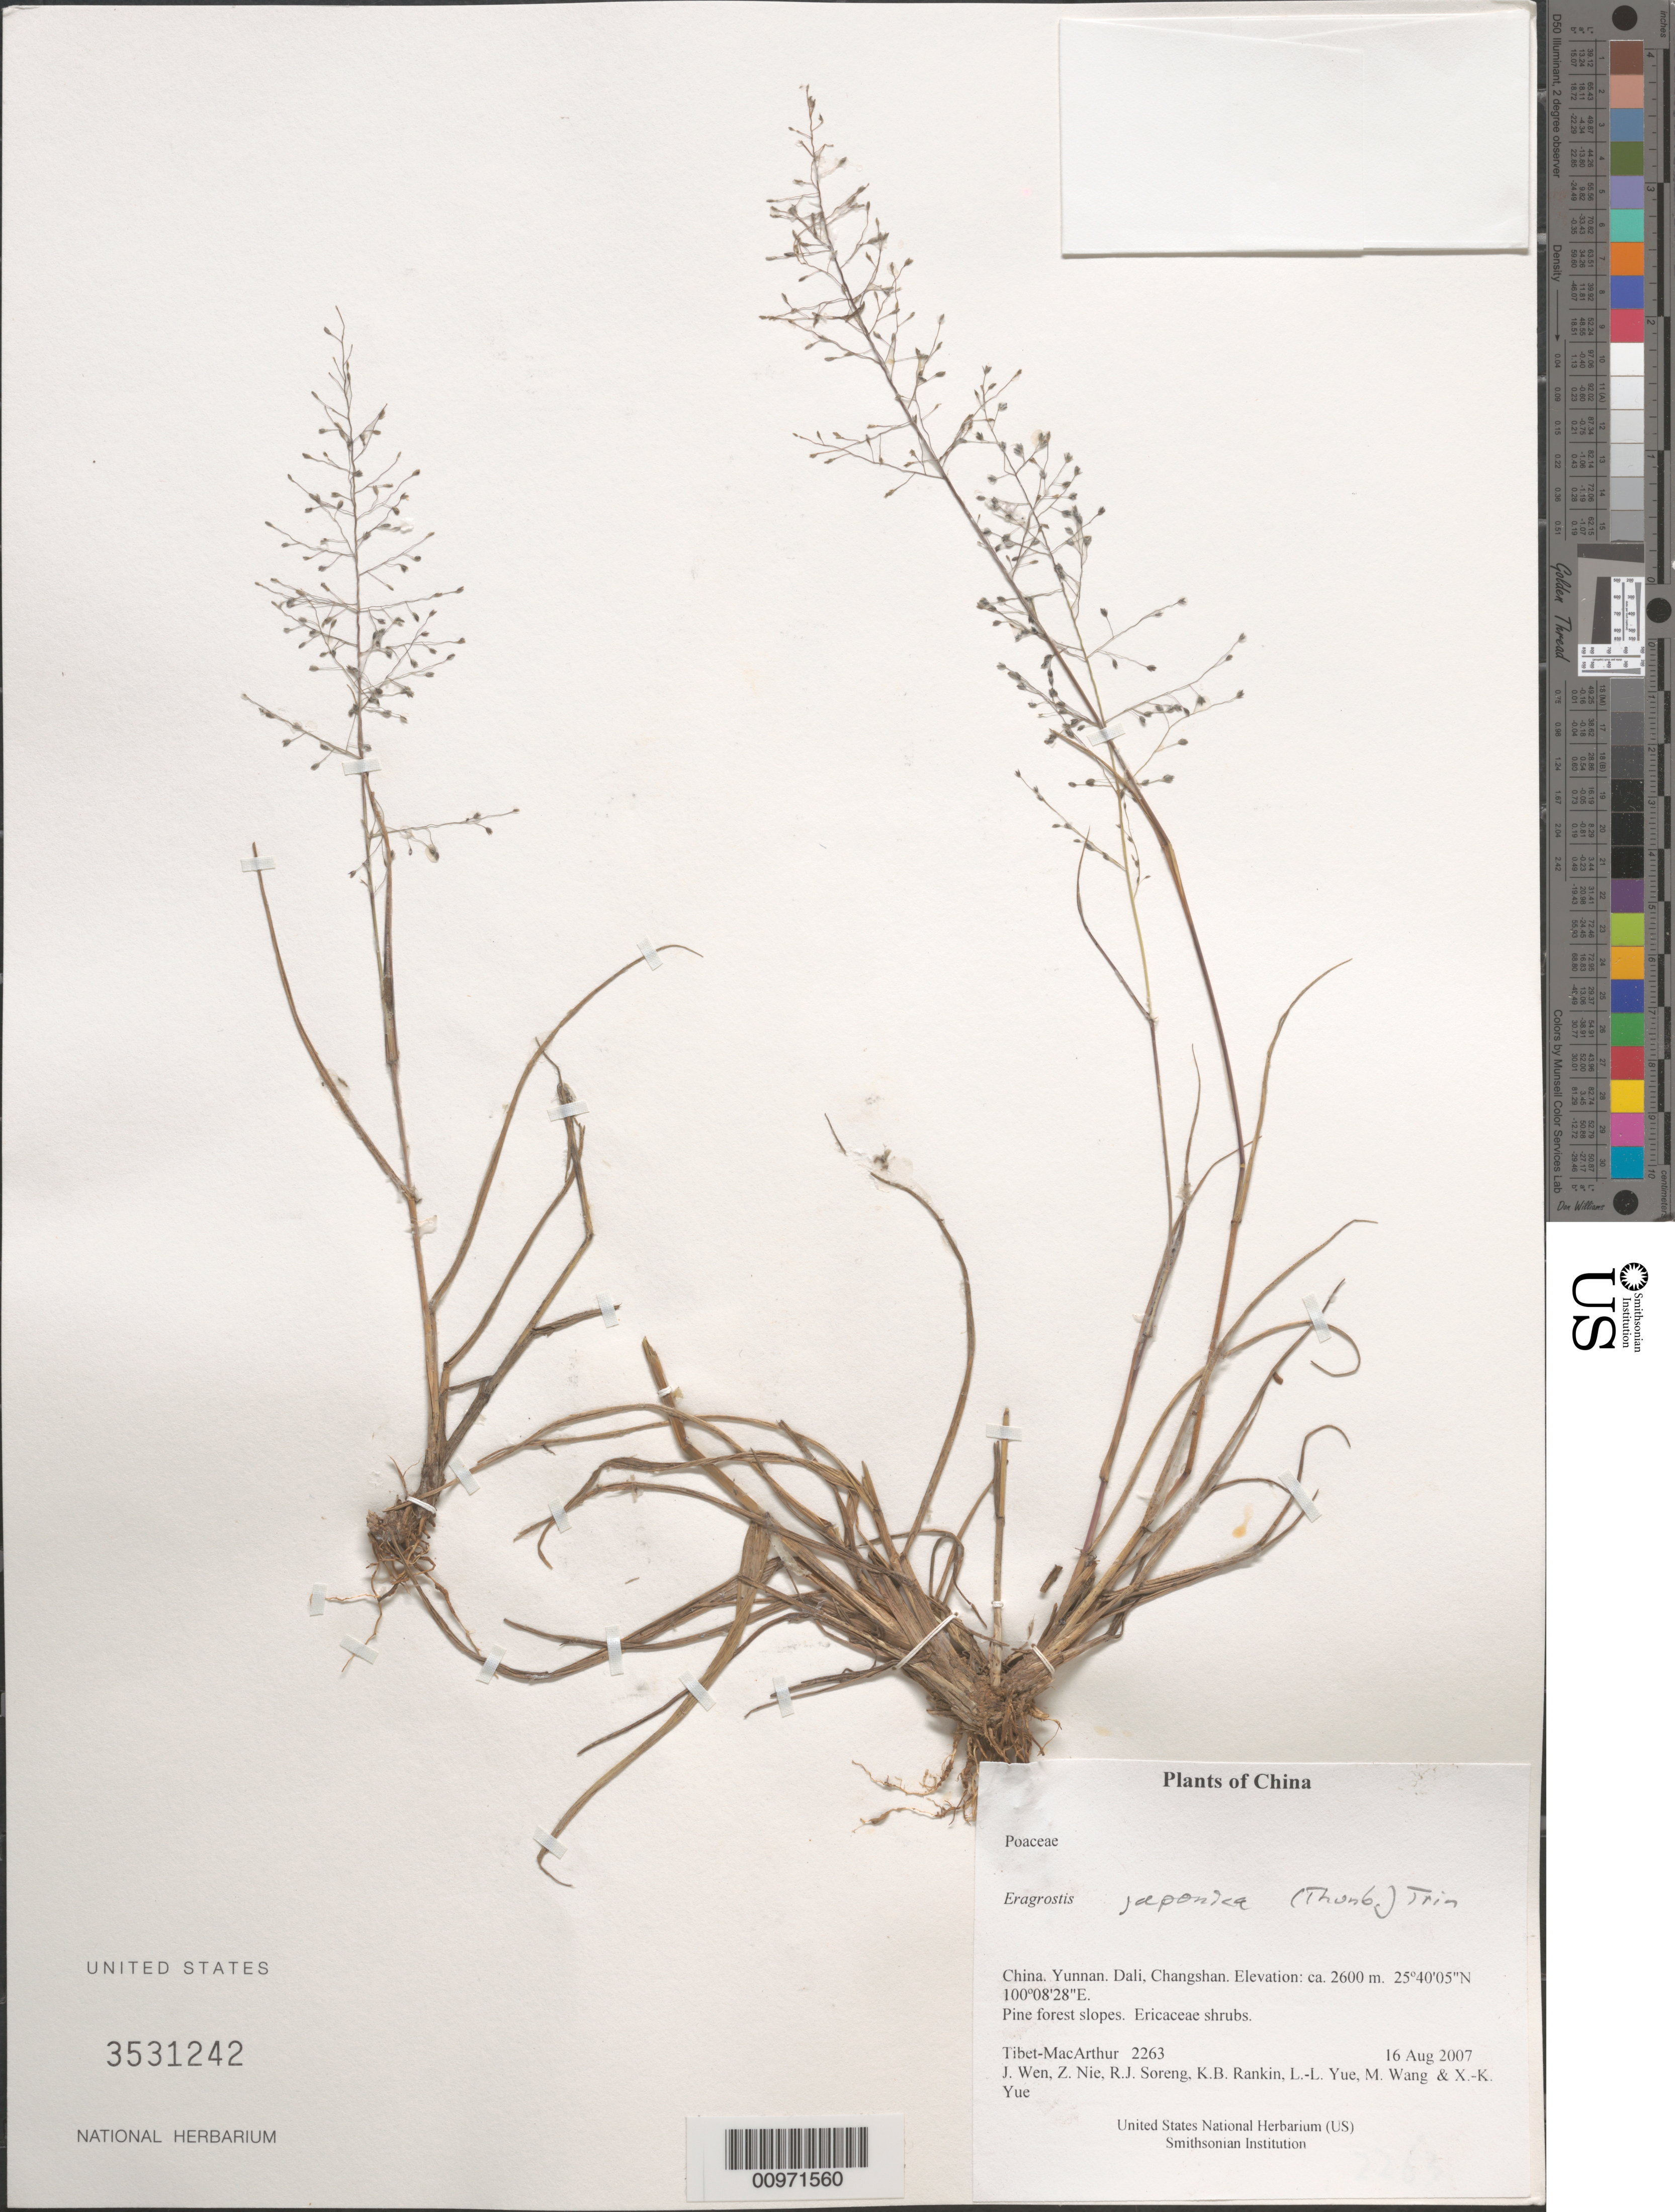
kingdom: Plantae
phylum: Tracheophyta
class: Liliopsida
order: Poales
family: Poaceae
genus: Eragrostis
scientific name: Eragrostis japonica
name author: (Thunb.) Trin.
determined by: Soreng, Robert J., Research Associate (BOT), Smithsonian Institution - National Museum of Natural History (UNITED STATES)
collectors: Tibet-MacArthur, J. Wen, Z. Nie, R. J. Soreng, K. Rankin, L. Yue, M. Wang & X. Yue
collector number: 2263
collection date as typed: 16 Aug 2007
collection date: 2007-08-16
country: China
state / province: Yunnan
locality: Dali, Changshan.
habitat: Pine forest slopes. Ericaceae shrubs.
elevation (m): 2600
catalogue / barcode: US 3531242